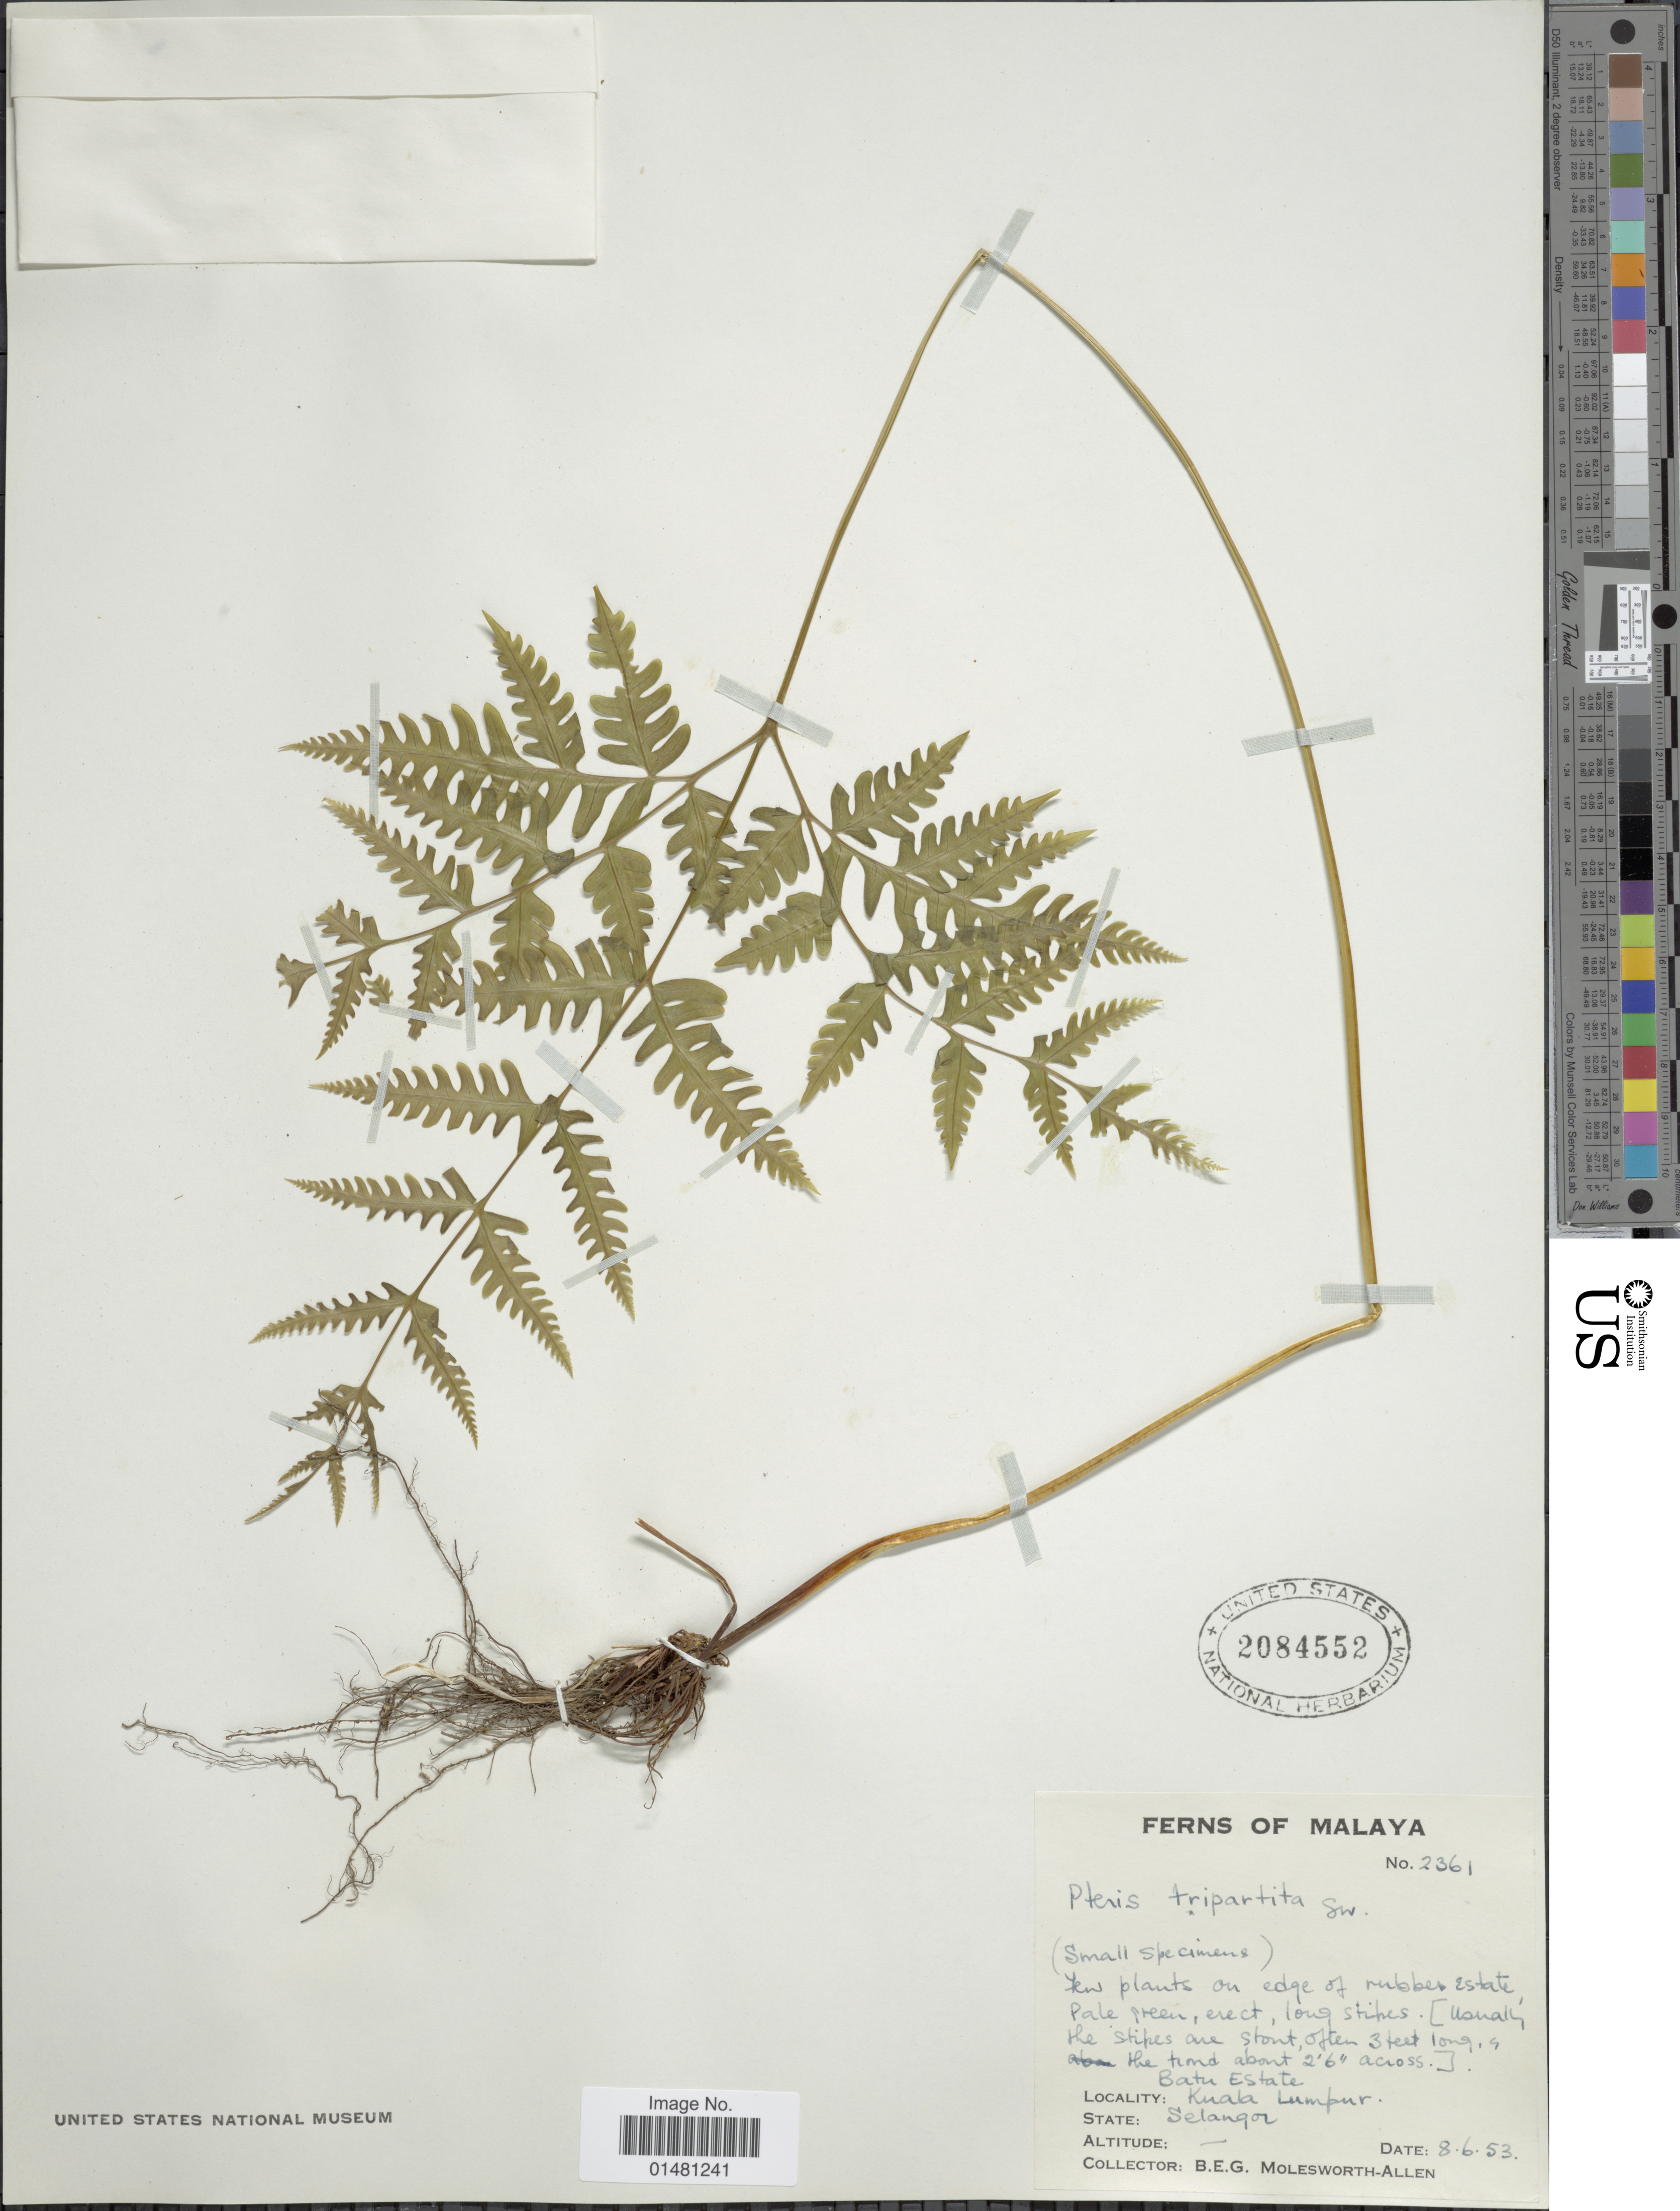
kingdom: Plantae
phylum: Tracheophyta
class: Polypodiopsida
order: Polypodiales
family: Pteridaceae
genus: Pteris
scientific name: Pteris tripartita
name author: Sw.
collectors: B. E. G. Molesworth-Allen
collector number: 2361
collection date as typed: Transcribed d/m/y: 8/6/53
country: Malaysia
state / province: Selangor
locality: Kuala Lumpur, Malaya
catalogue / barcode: US 2084552